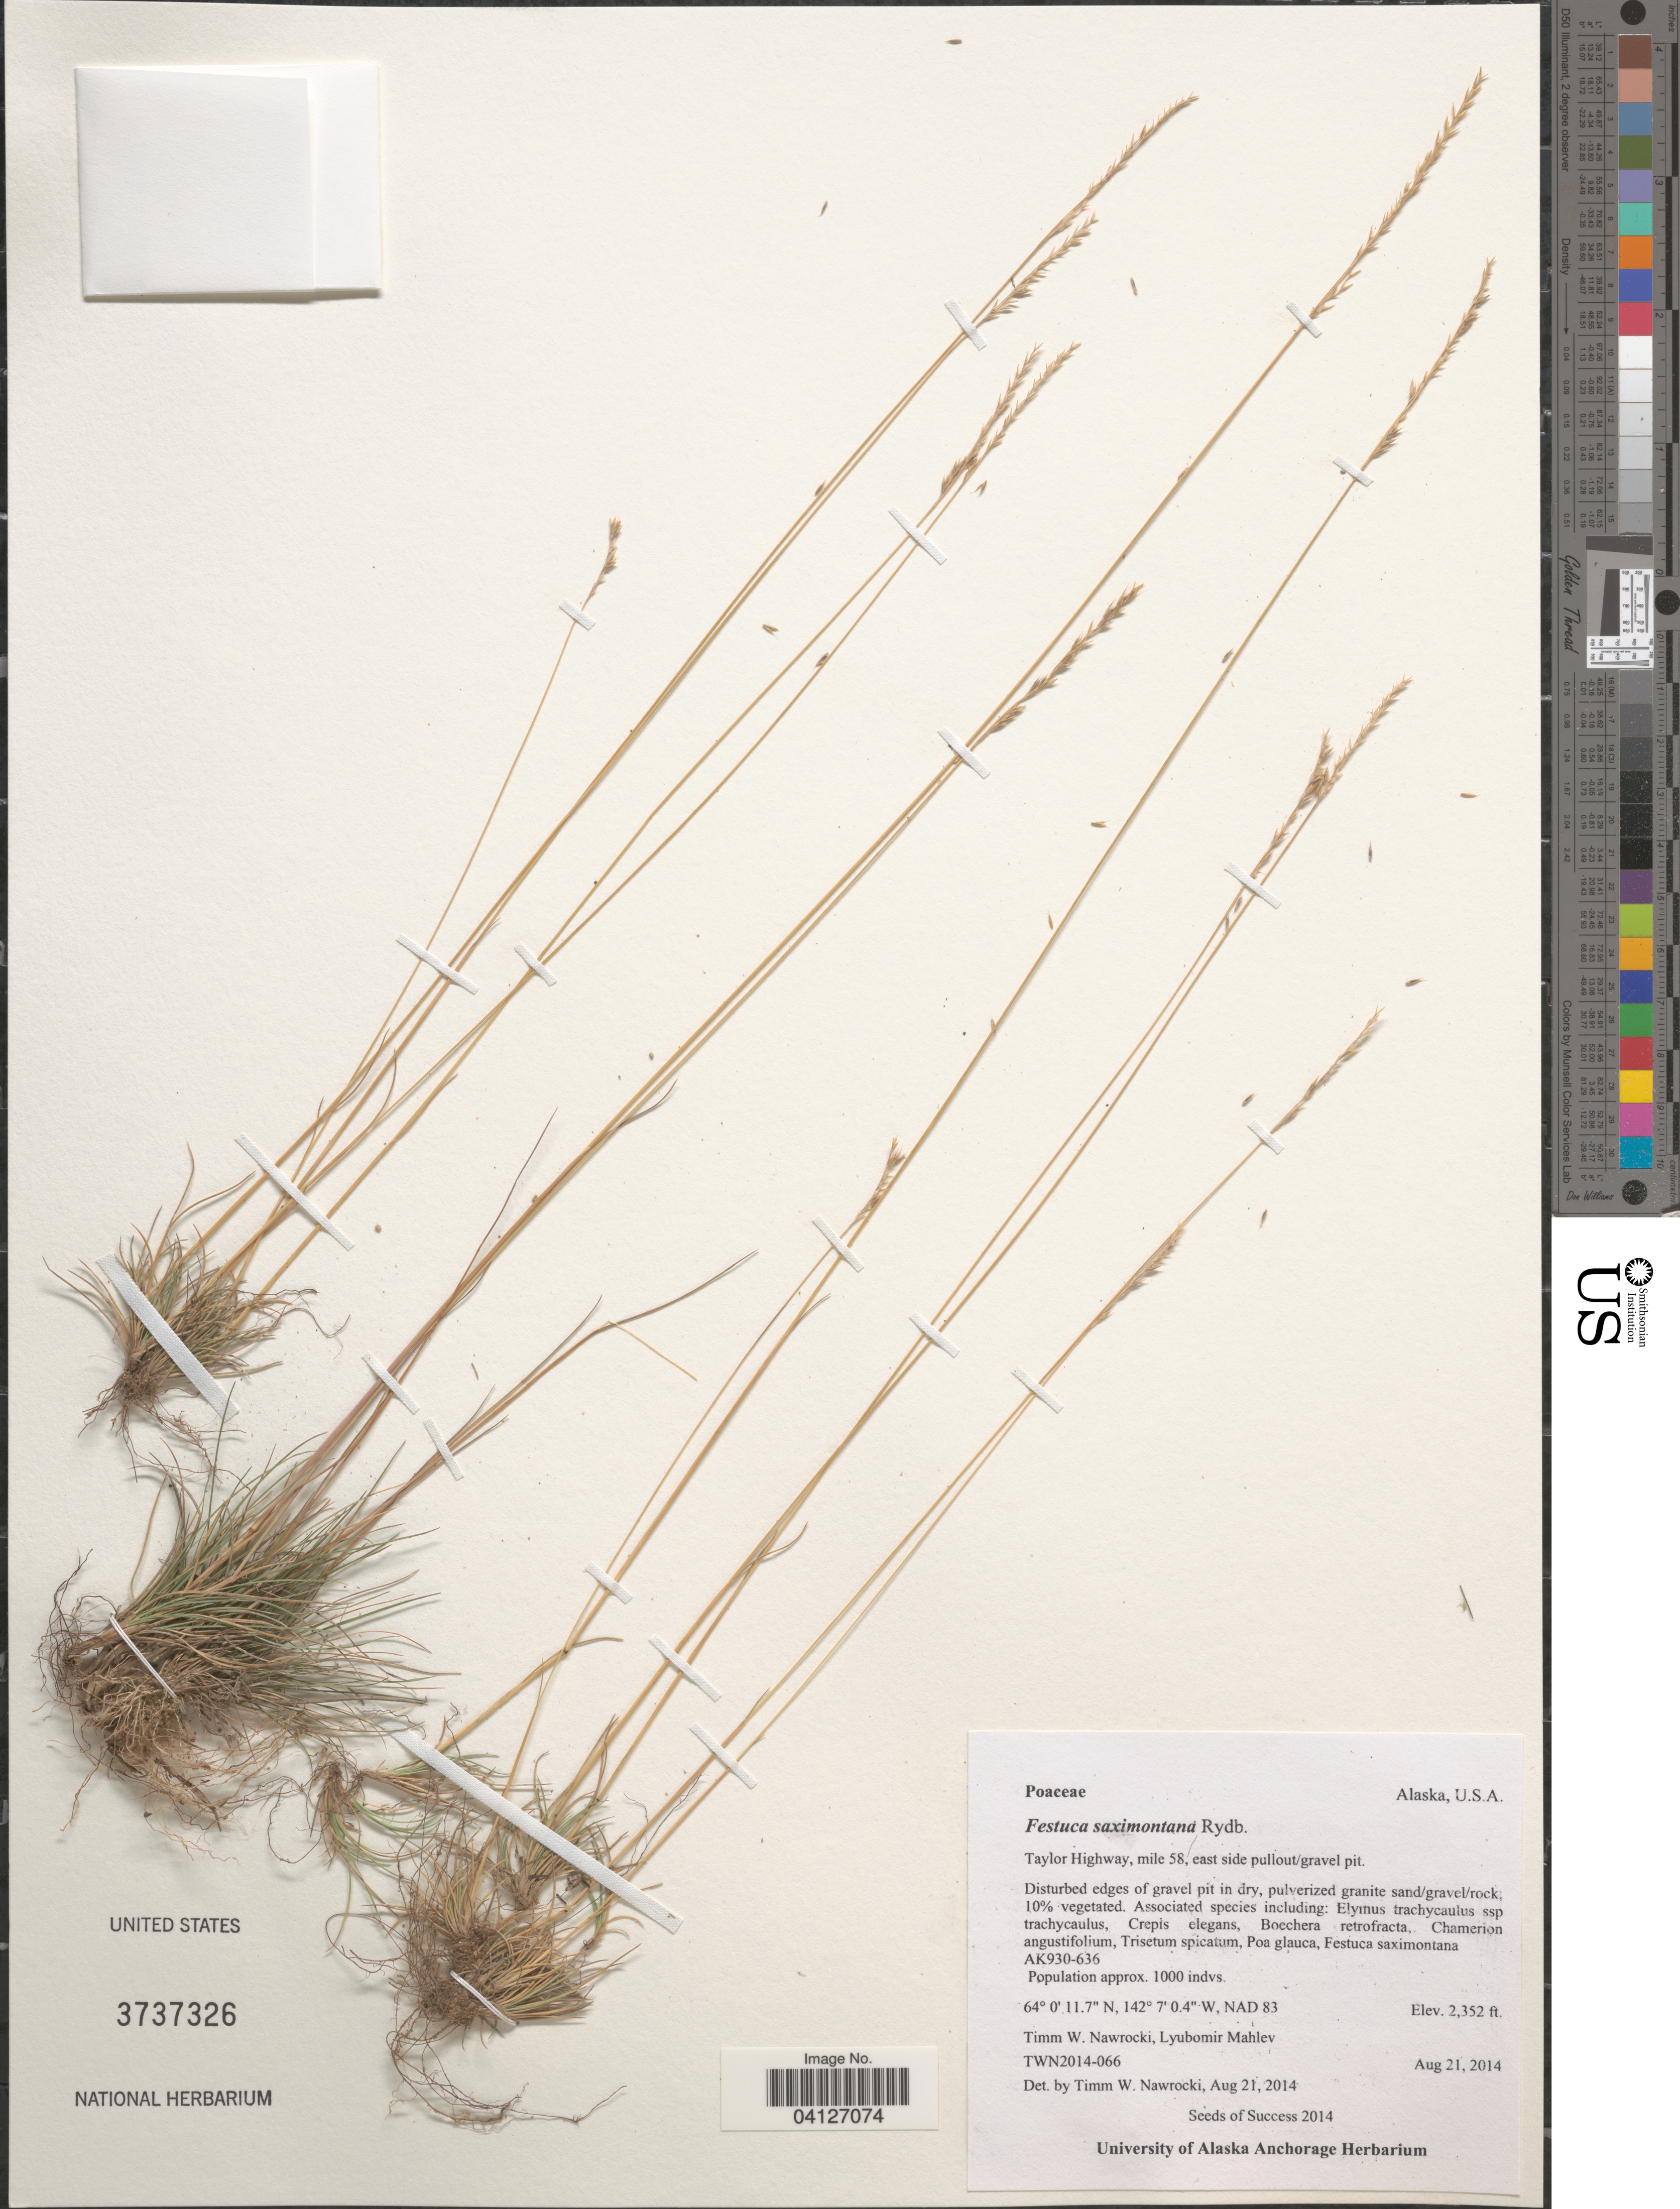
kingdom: Plantae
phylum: Tracheophyta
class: Liliopsida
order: Poales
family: Poaceae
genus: Festuca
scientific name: Festuca saximontana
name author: Rydb.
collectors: T. Nawrocki & L. Mahlev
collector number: TWN2014-066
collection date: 2014-08-21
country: United States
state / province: Alaska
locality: Taylor Highway, mile 58, east side pullout/gravel pit. NAD 83.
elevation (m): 717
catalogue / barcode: US 3737326